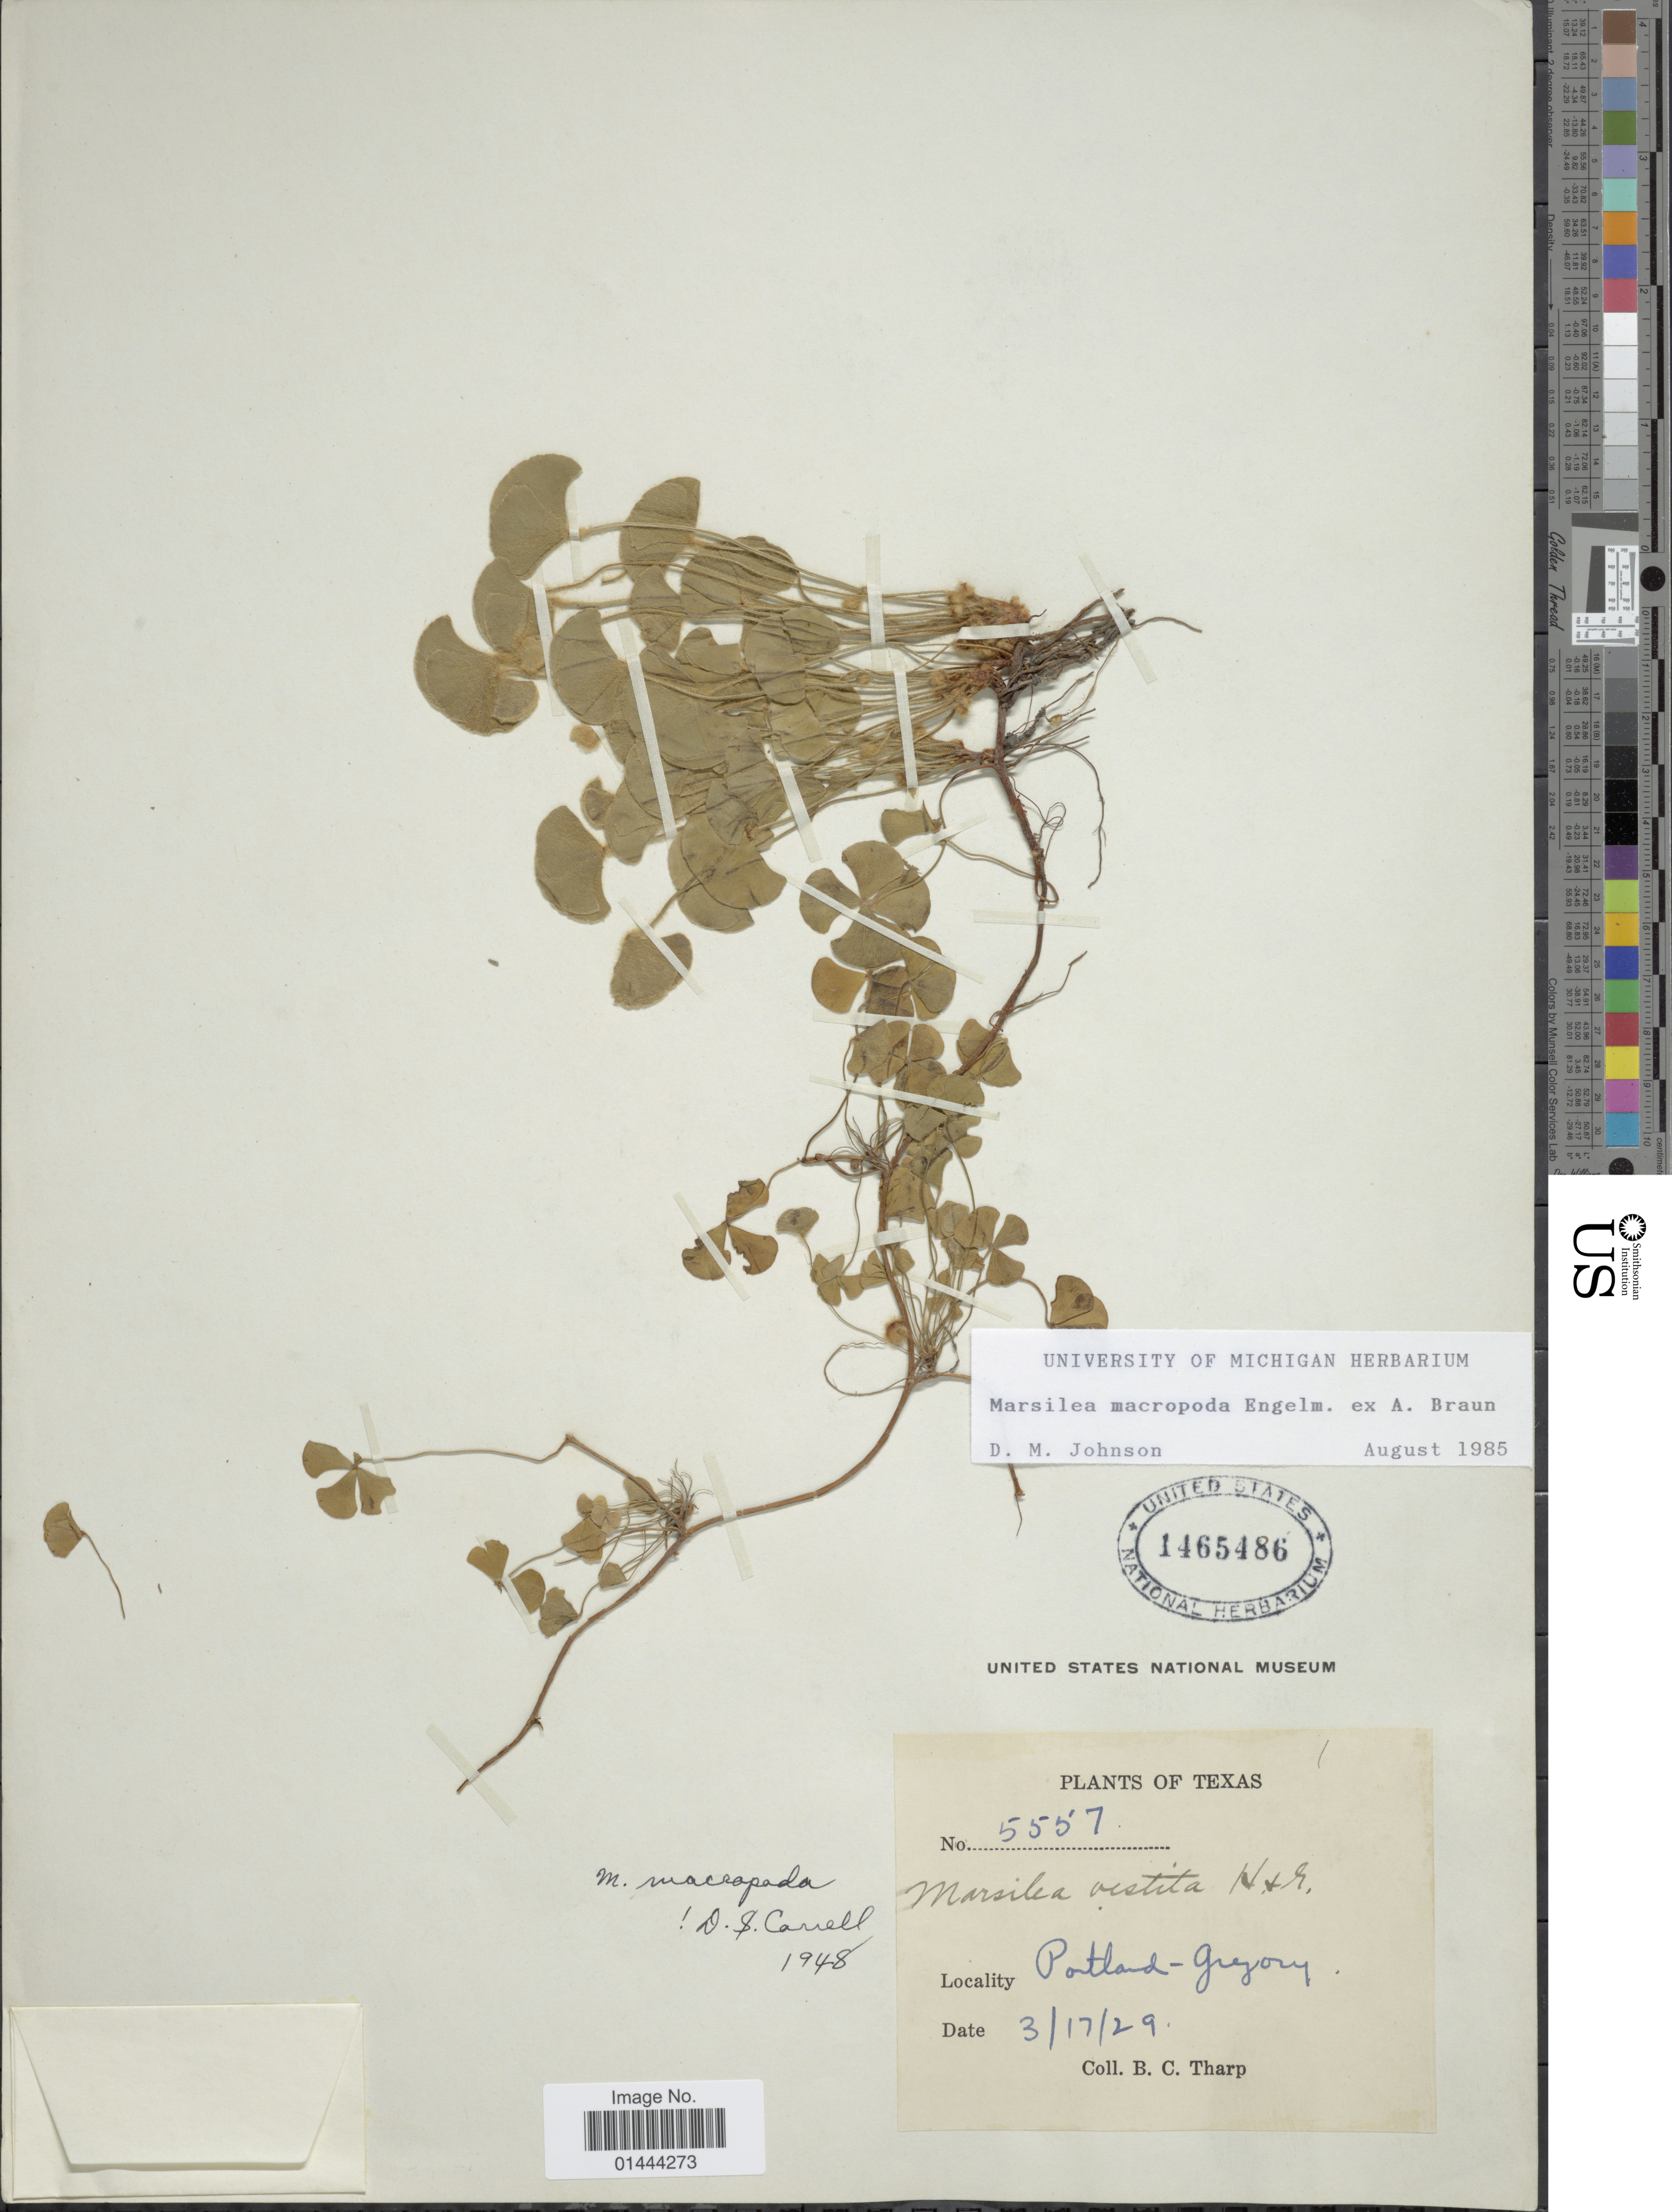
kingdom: Plantae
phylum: Tracheophyta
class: Polypodiopsida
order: Salviniales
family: Marsileaceae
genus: Marsilea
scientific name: Marsilea macropoda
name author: Engelm. ex A. Braun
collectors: B. C. Tharp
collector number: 5557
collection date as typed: Transcribed d/m/y: 17/3/29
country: United States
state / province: Texas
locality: Portland-Gregory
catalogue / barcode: US 1465486